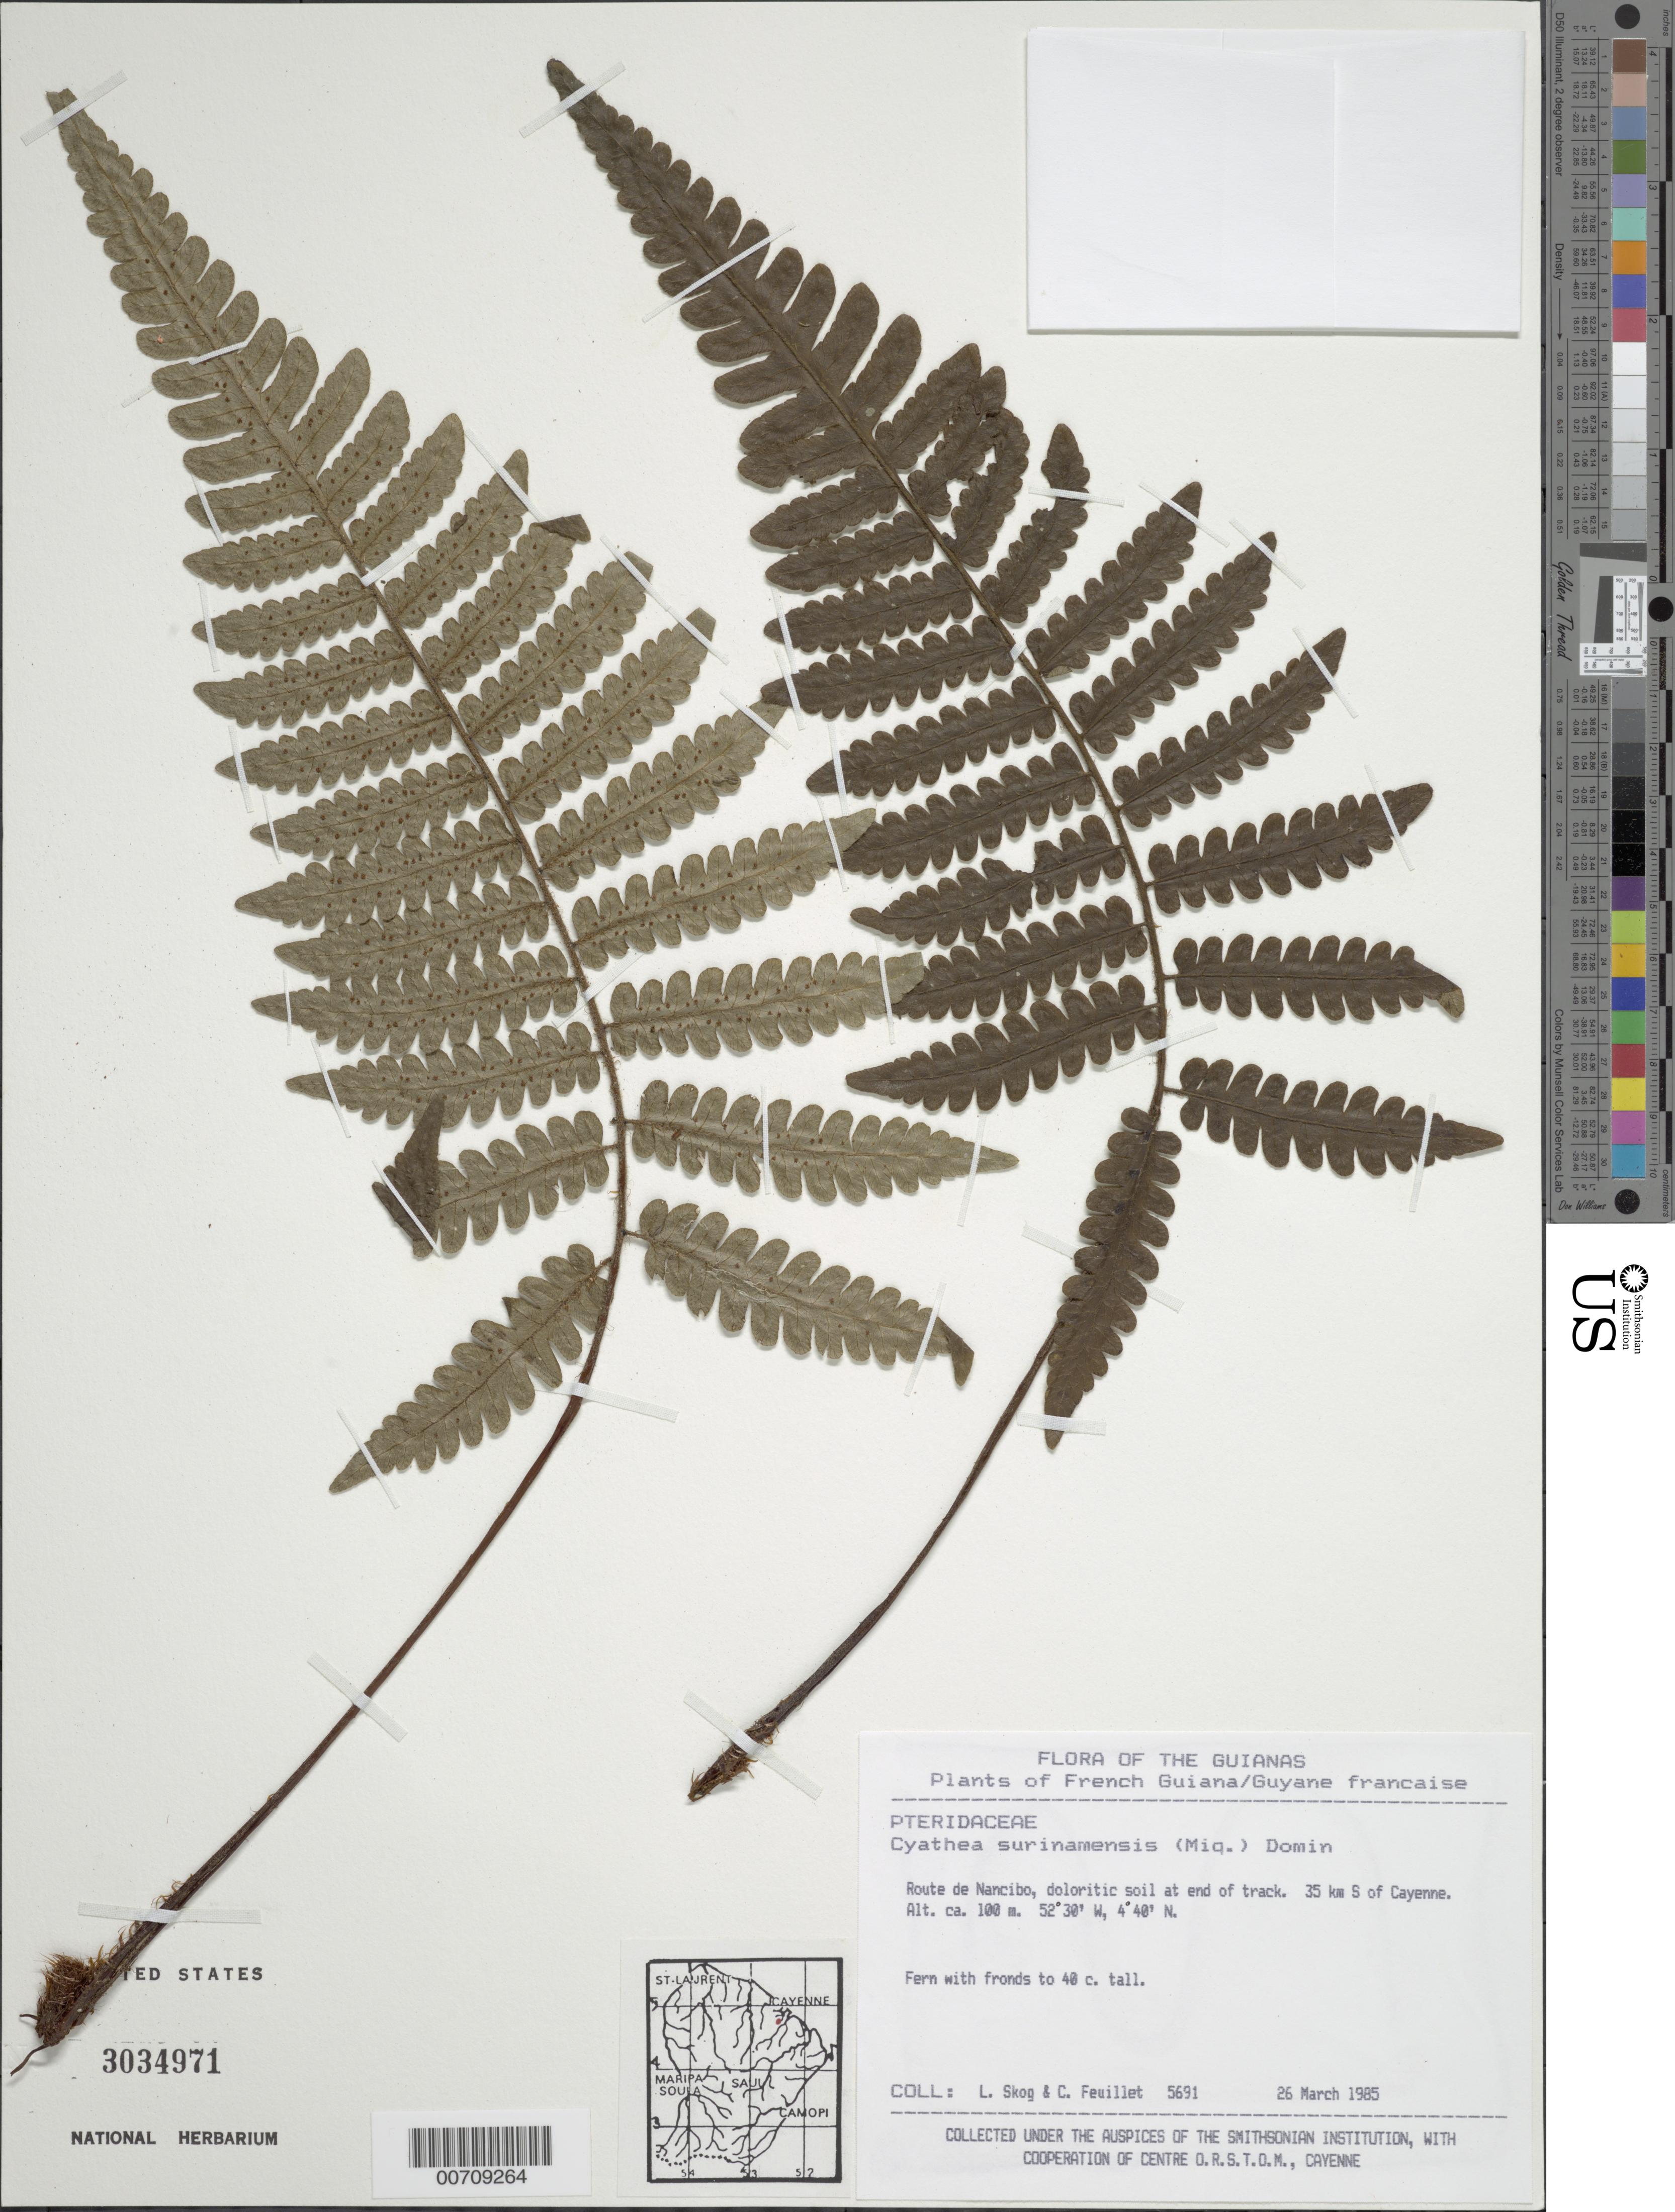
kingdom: Plantae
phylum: Tracheophyta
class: Polypodiopsida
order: Cyatheales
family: Cyatheaceae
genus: Cyathea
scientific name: Cyathea surinamensis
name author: (Miq.) Domin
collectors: L. E. Skog & C. Feuillet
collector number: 5691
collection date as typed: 26 March 1985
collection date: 1985-03-26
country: French Guiana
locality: Route de Nancibo, at end of track. 35 km S of Cayenne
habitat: Doloritic soil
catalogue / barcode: US 3034971